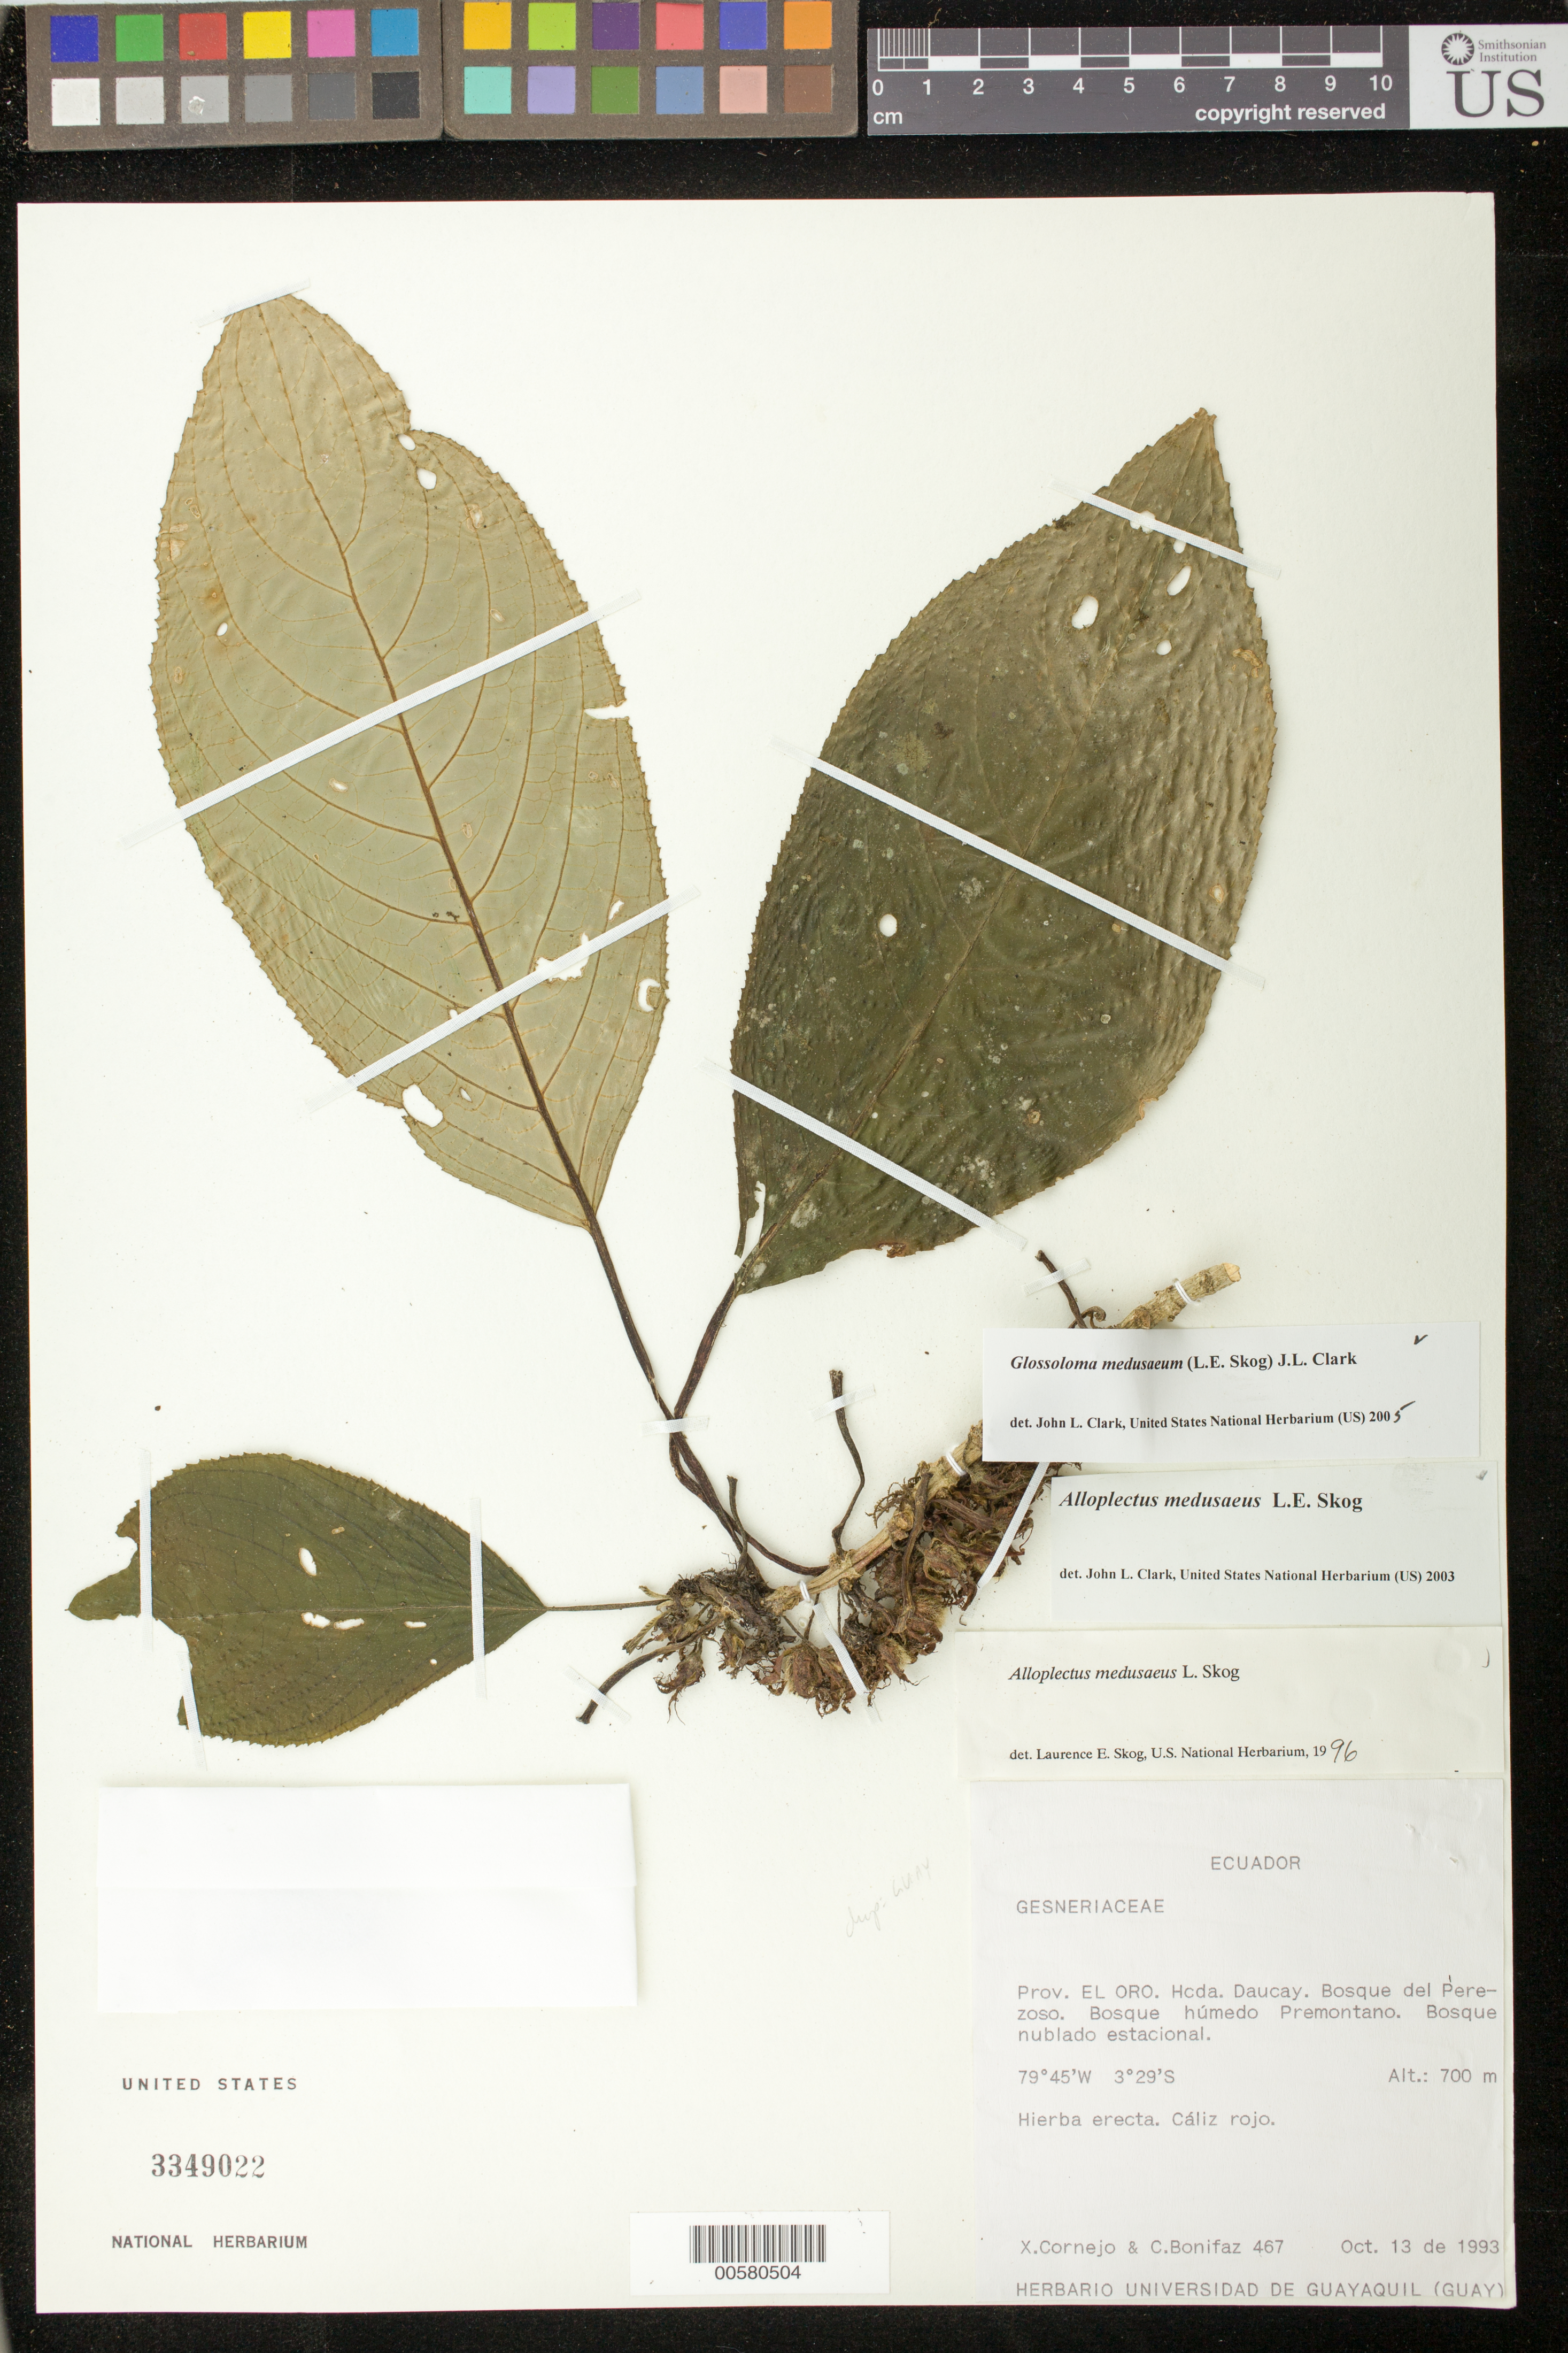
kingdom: Plantae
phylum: Tracheophyta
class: Magnoliopsida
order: Lamiales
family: Gesneriaceae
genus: Glossoloma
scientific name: Glossoloma medusaeum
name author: (L.E. Skog) J.L. Clark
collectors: X. F. Cornejo & C. Bonifaz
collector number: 467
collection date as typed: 13 Oct 1993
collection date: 1993-10-13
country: Ecuador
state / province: El Oro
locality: Hcda. Daucay, Bosque del Perezoso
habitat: Bosque húmedo premontano; bosque nublado estacional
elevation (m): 700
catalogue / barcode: US 3349022